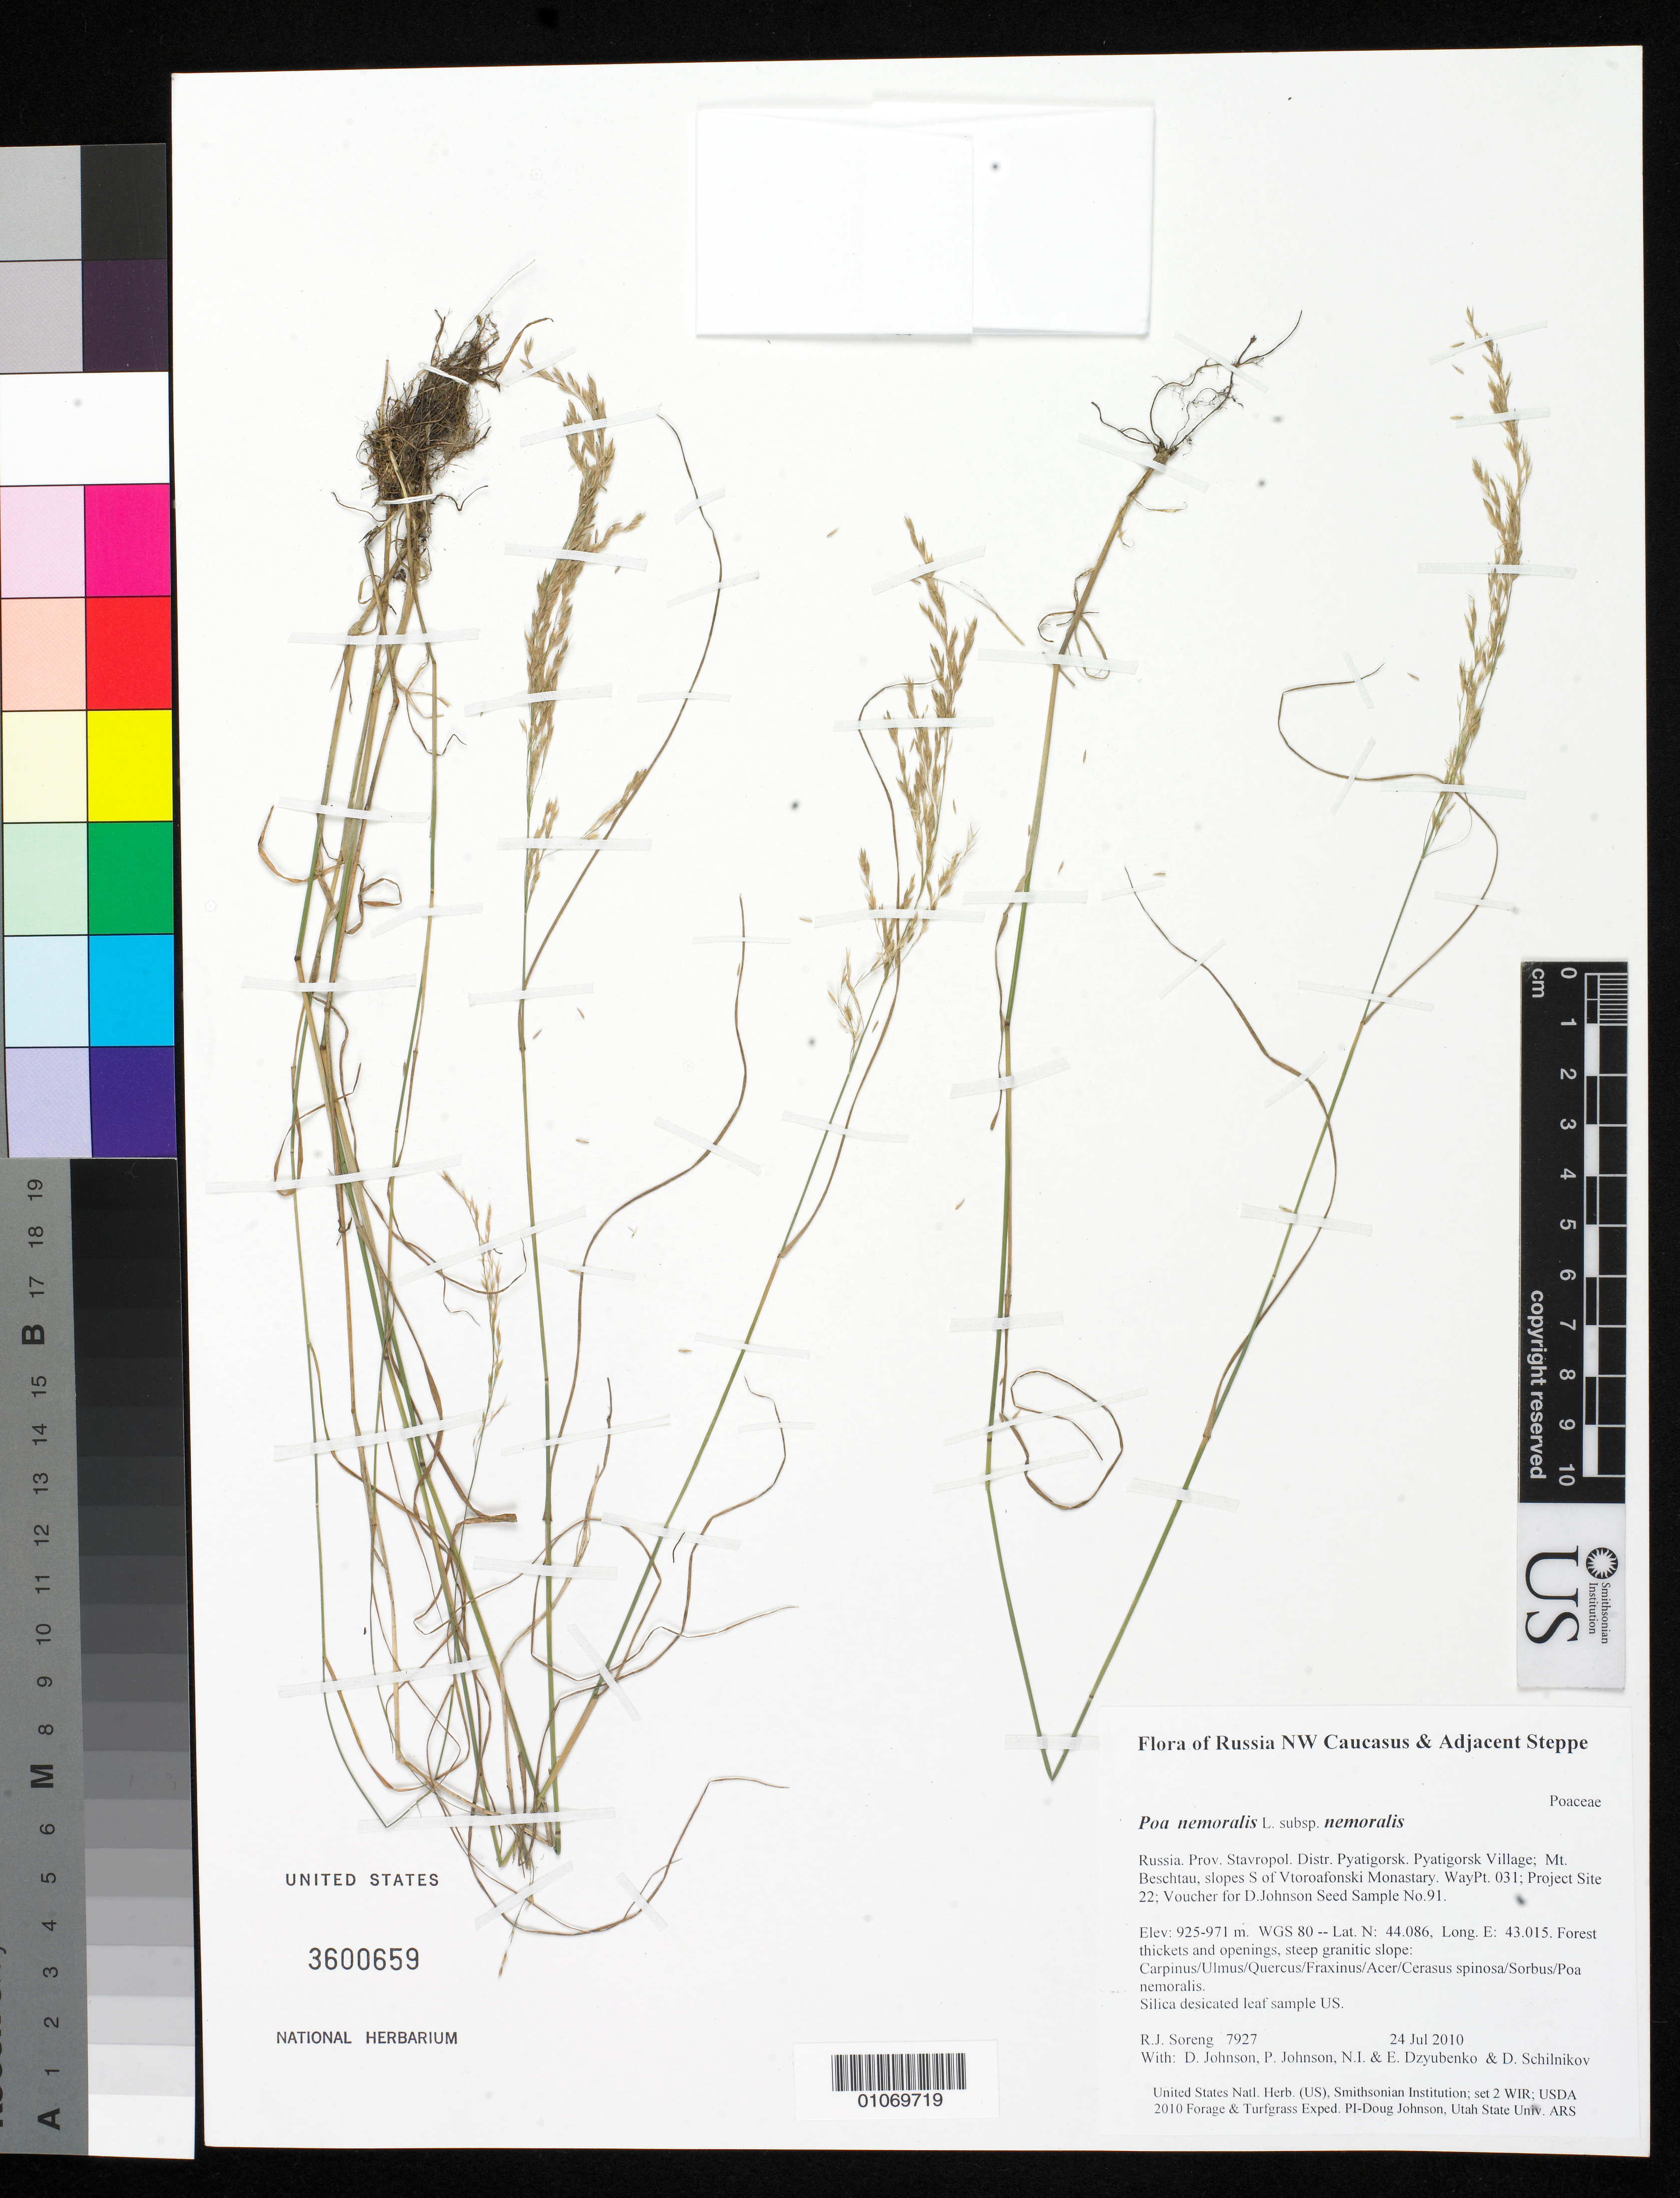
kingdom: Plantae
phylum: Tracheophyta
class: Liliopsida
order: Poales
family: Poaceae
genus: Poa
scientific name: Poa nemoralis subsp. nemoralis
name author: L.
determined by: Soreng, Robert J., Research Associate (BOT), Smithsonian Institution - National Museum of Natural History (UNITED STATES)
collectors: R. J. Soreng, D. Johnson, P. Johnson, N. Dzyubenko, E. Dzyubenko & D. Schilnikov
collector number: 7927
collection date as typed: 24 Jul 2010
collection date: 2010-07-24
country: Russian Federation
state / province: Stavropol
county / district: Pyatigorsk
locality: Pyatigorsk Village; Mt. Beschtau, slopes S of Vtoroafonski Monastary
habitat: Forest thickets and openings, steep granitic slope: Carpinus/Ulmus/Quercus/Fraxinus/Acer/Cerasus spinosa/Sorbus/Poa nemoralis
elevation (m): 925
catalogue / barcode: US 3600659